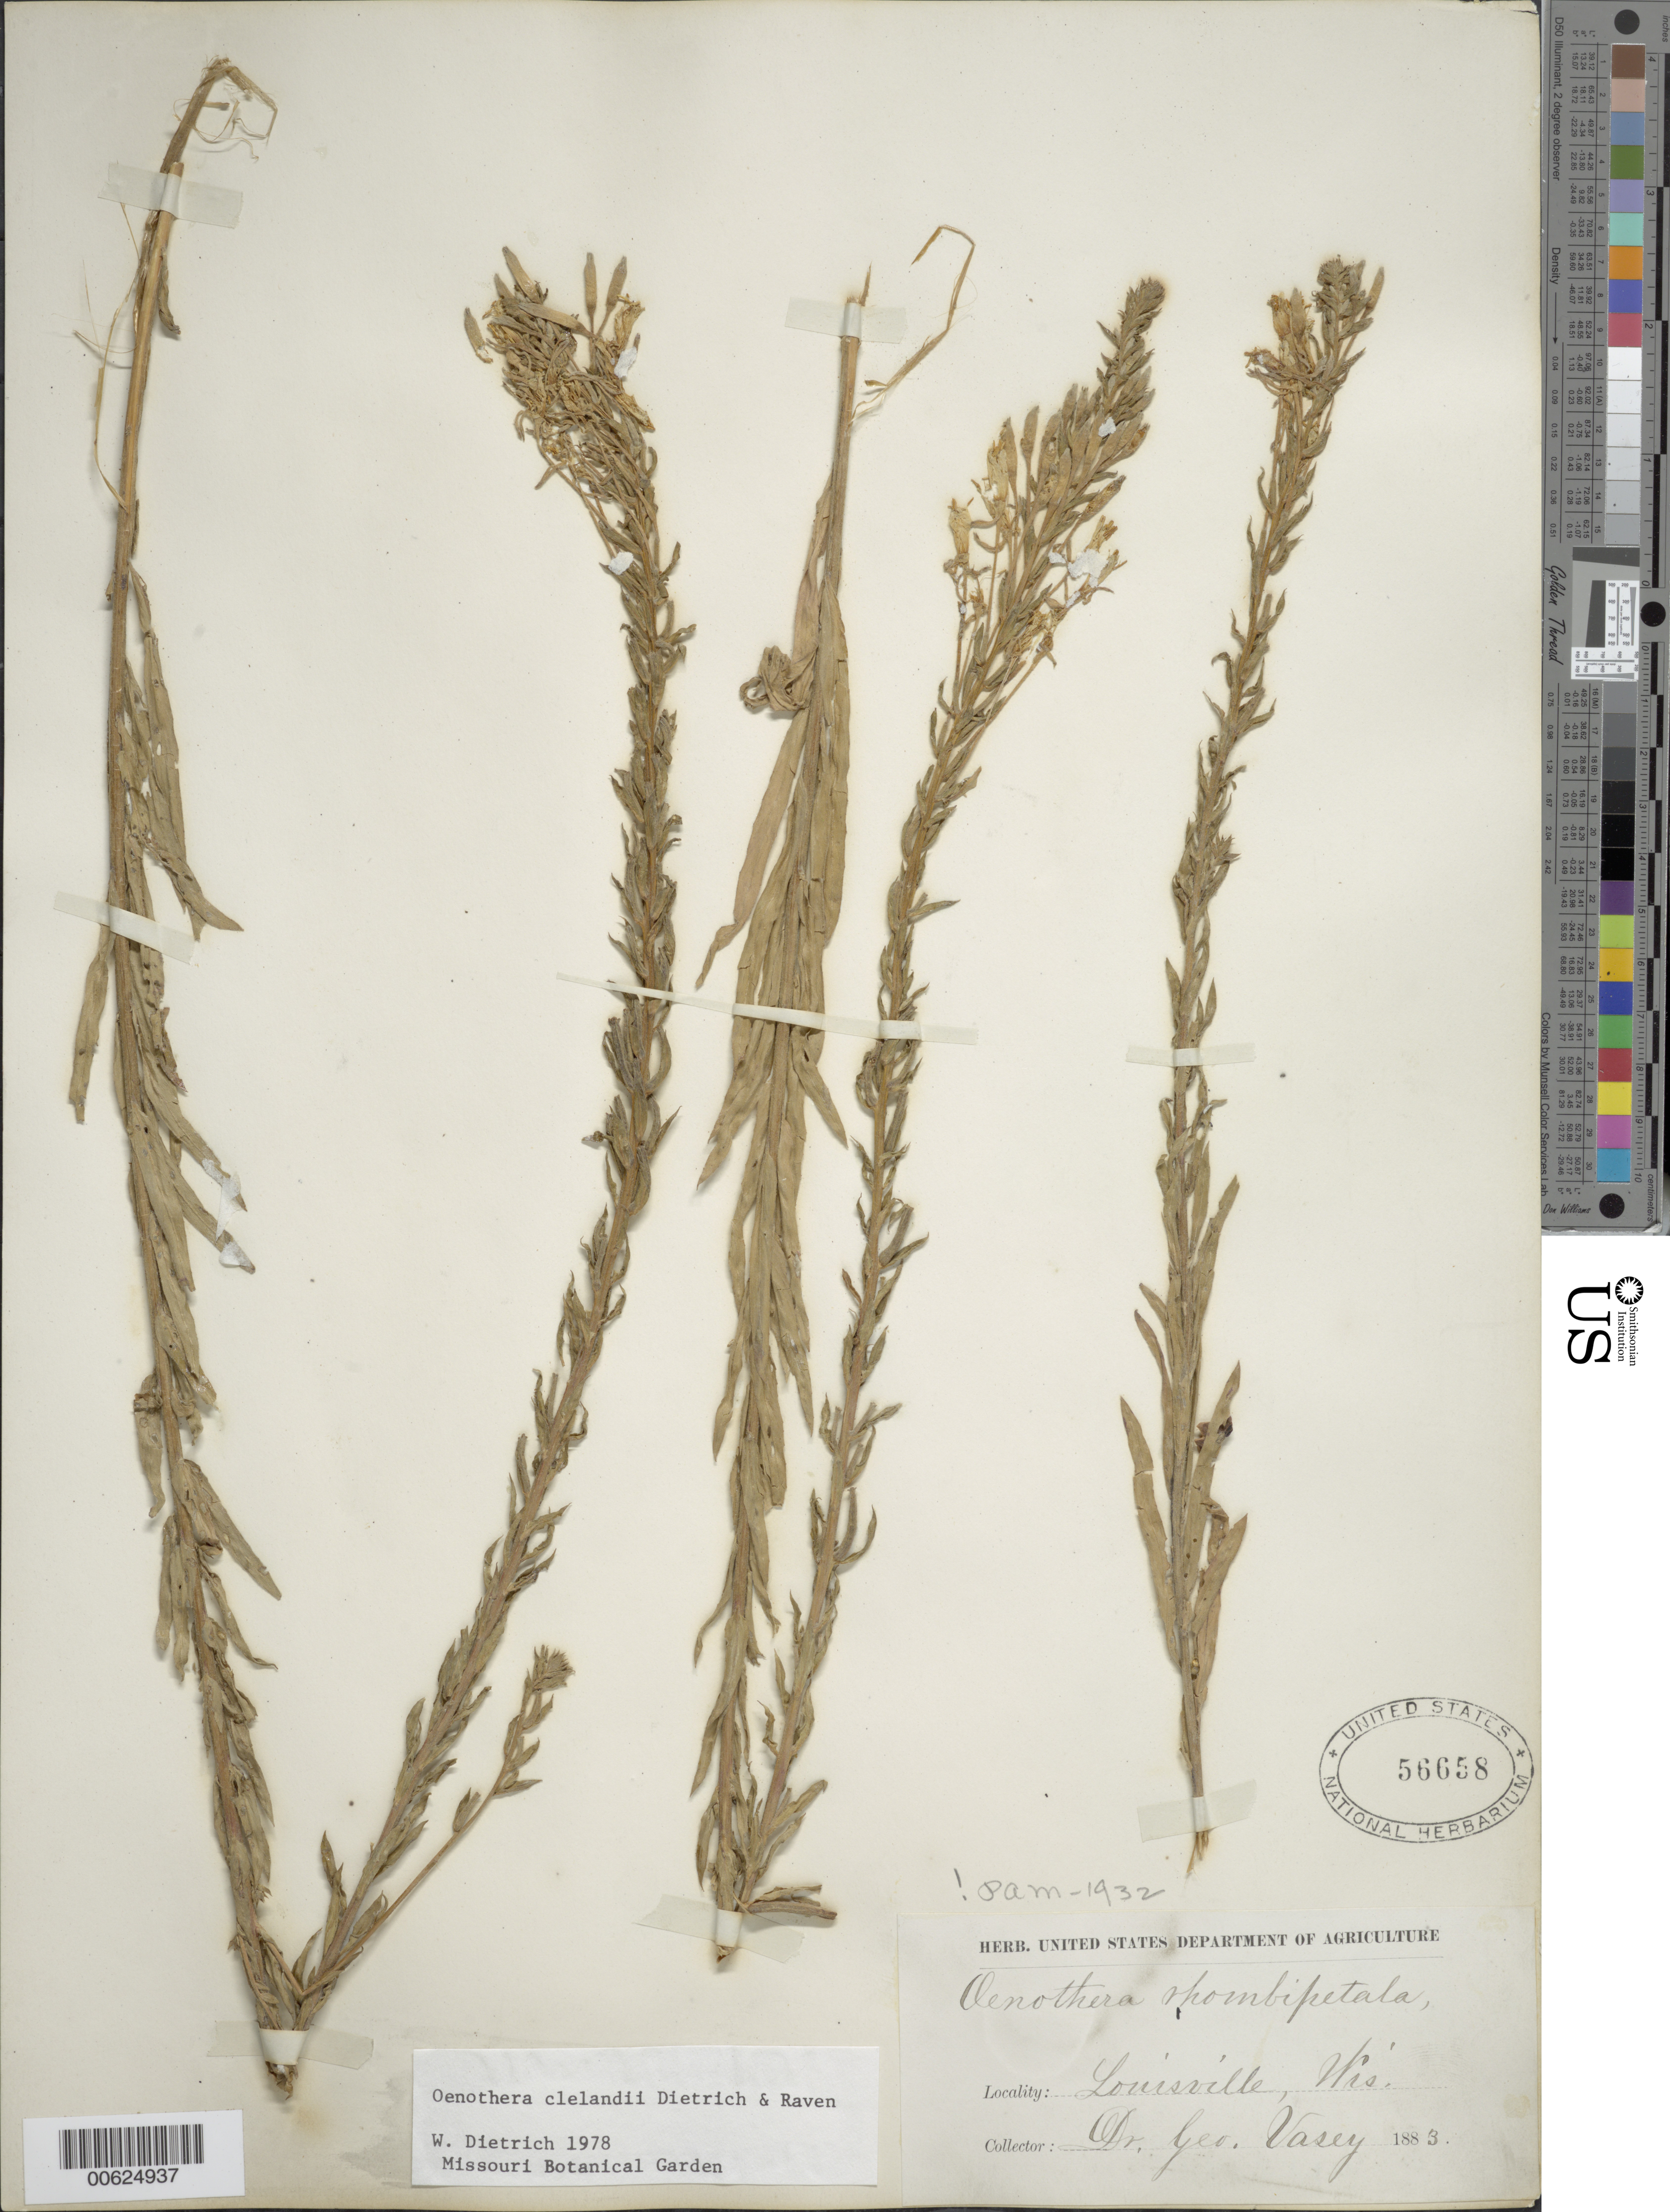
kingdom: Plantae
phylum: Tracheophyta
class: Magnoliopsida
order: Myrtales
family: Onagraceae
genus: Oenothera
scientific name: Oenothera clelandii W. Dietr., P.H. Raven & W.L. Wagner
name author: W. Dietr. et al.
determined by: Dietrich, W.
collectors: G. Vasey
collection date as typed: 1883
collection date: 1883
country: United States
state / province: Wisconsin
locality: Louisville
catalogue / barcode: US 56658